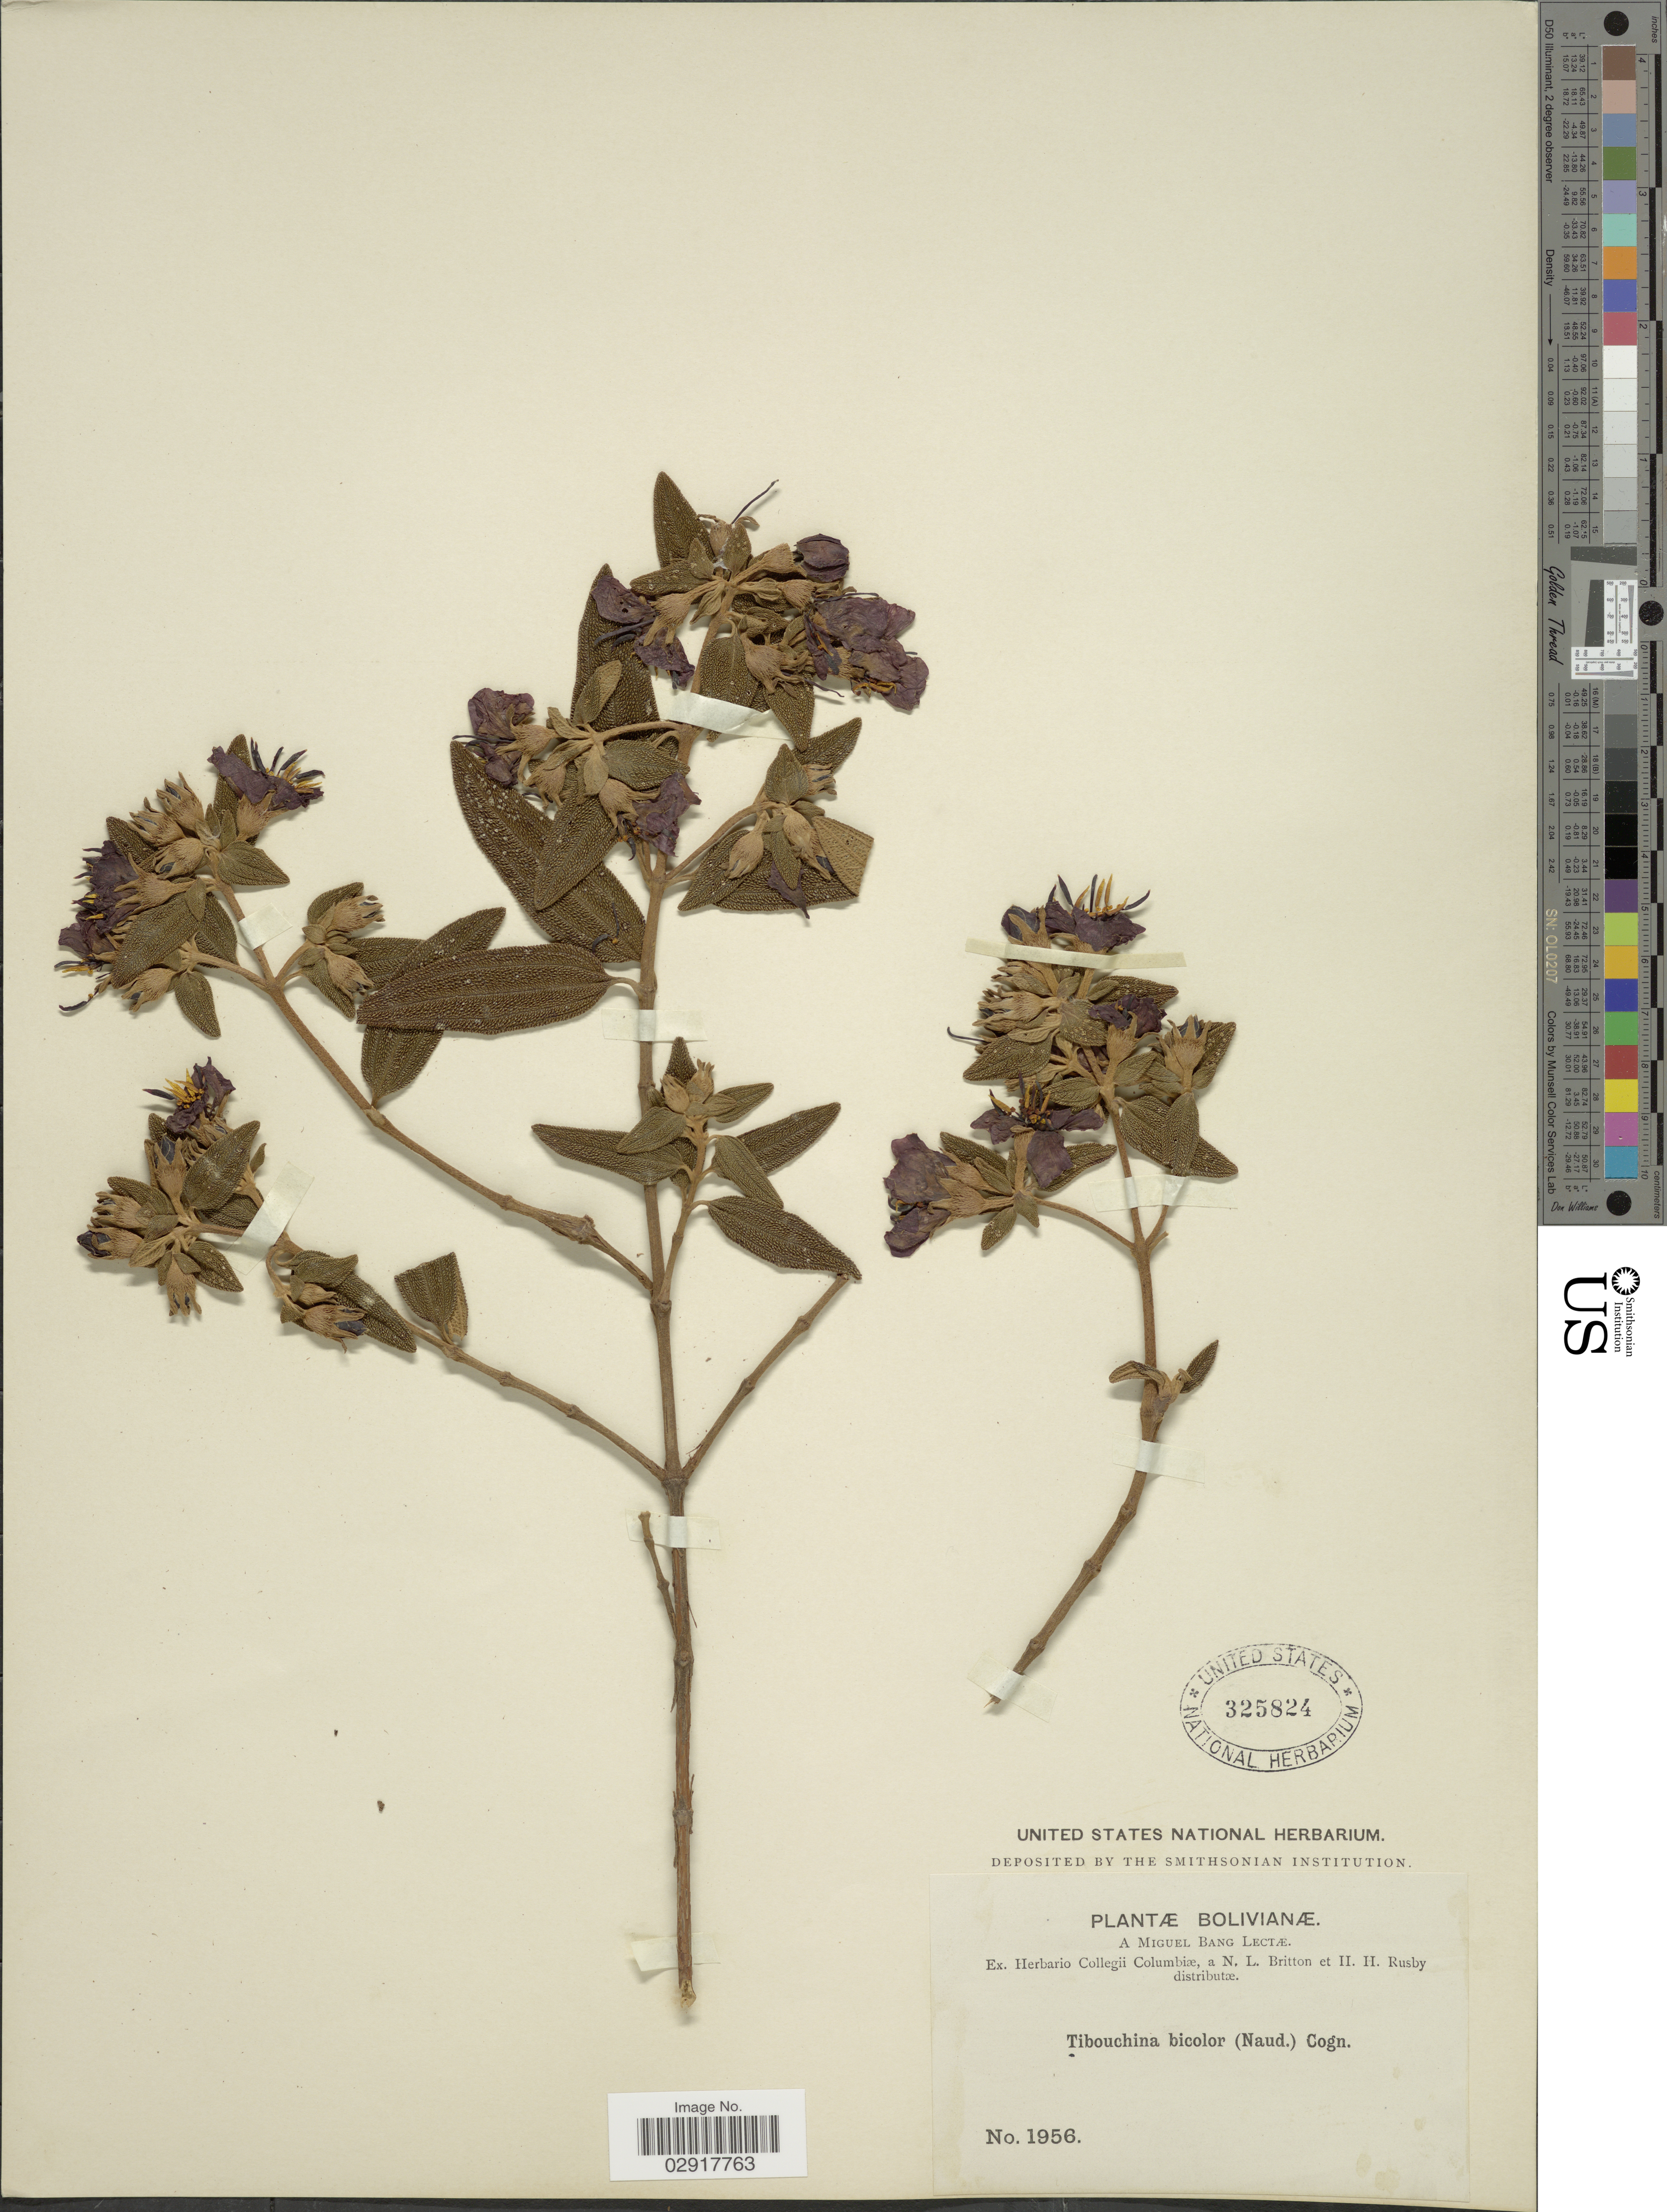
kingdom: Plantae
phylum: Tracheophyta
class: Magnoliopsida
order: Myrtales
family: Melastomataceae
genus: Tibouchina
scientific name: Tibouchina bicolor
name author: (Naudin) Cogn.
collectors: M. Bang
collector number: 1956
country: Bolivia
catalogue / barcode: US 325824